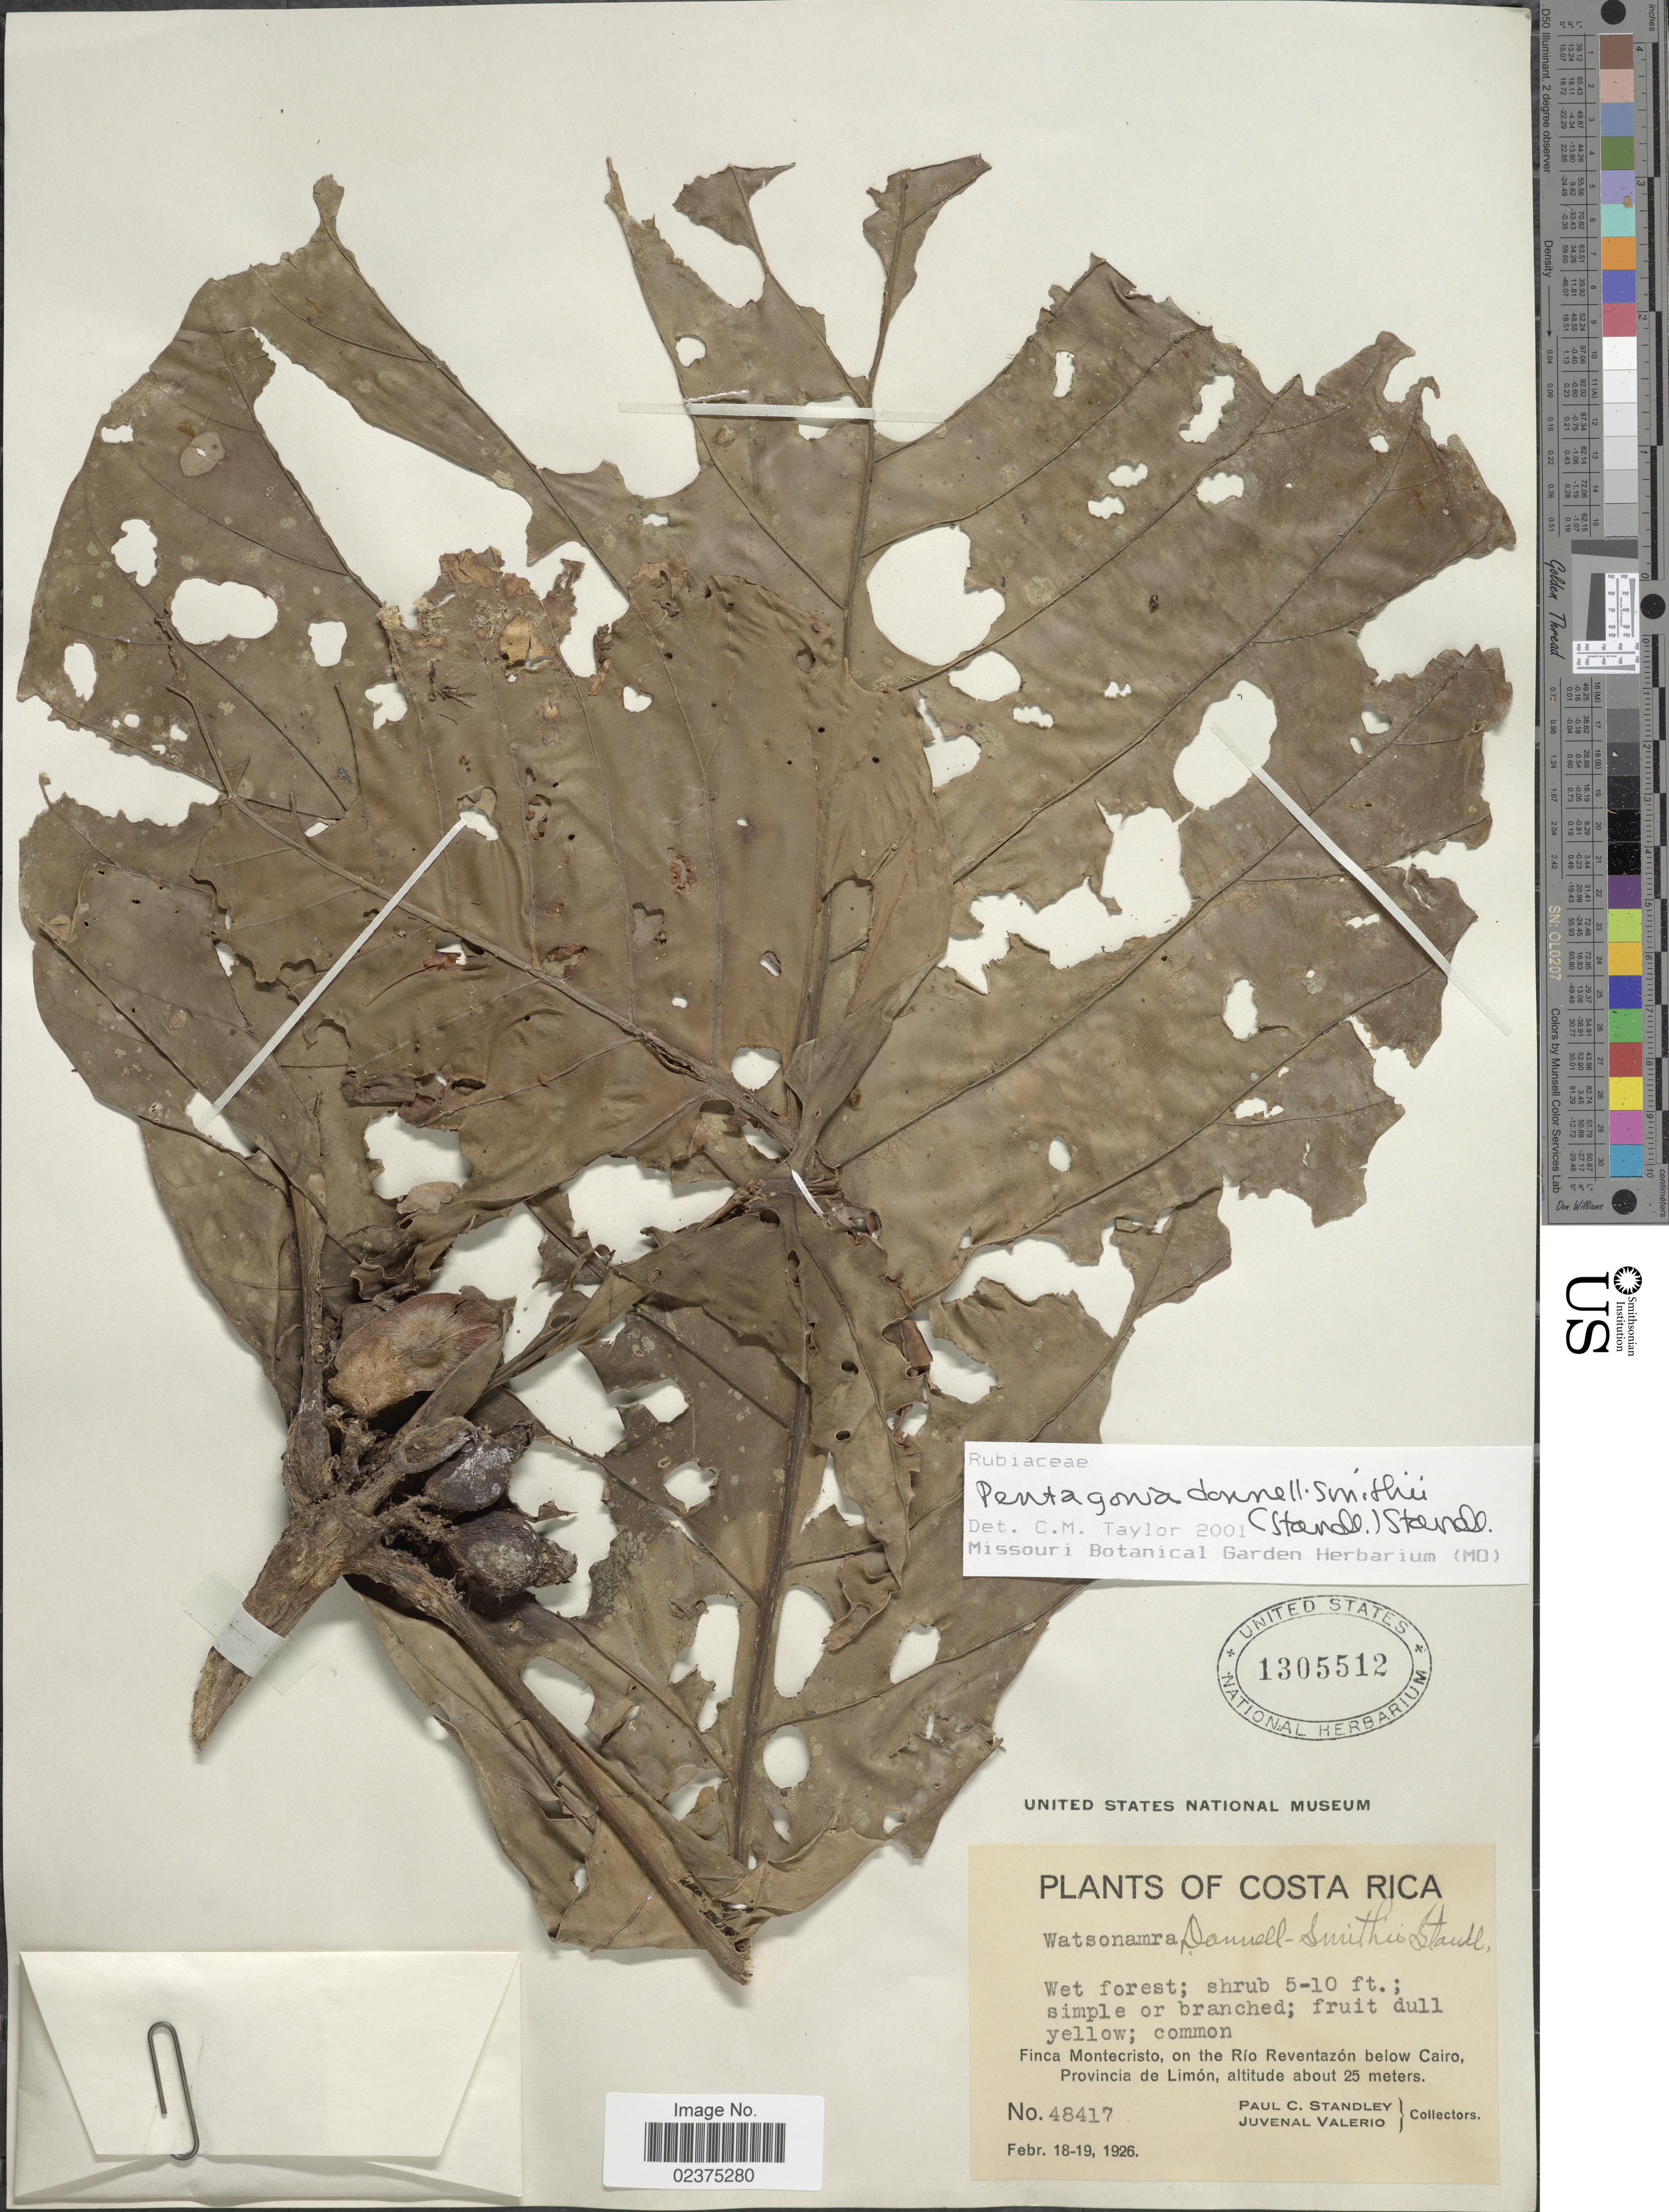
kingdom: Plantae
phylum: Tracheophyta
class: Magnoliopsida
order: Gentianales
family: Rubiaceae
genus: Pentagonia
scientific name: Pentagonia donnell-smithii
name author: (Standl.) Standl.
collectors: P. C. Standley & J. Valerio R.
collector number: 48417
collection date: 1926-02-18/1926-02-19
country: Costa Rica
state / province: Limón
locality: Wet forest; Finca Montecristo, on the Río Reventazón below Cairo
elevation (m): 25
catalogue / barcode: US 1305512